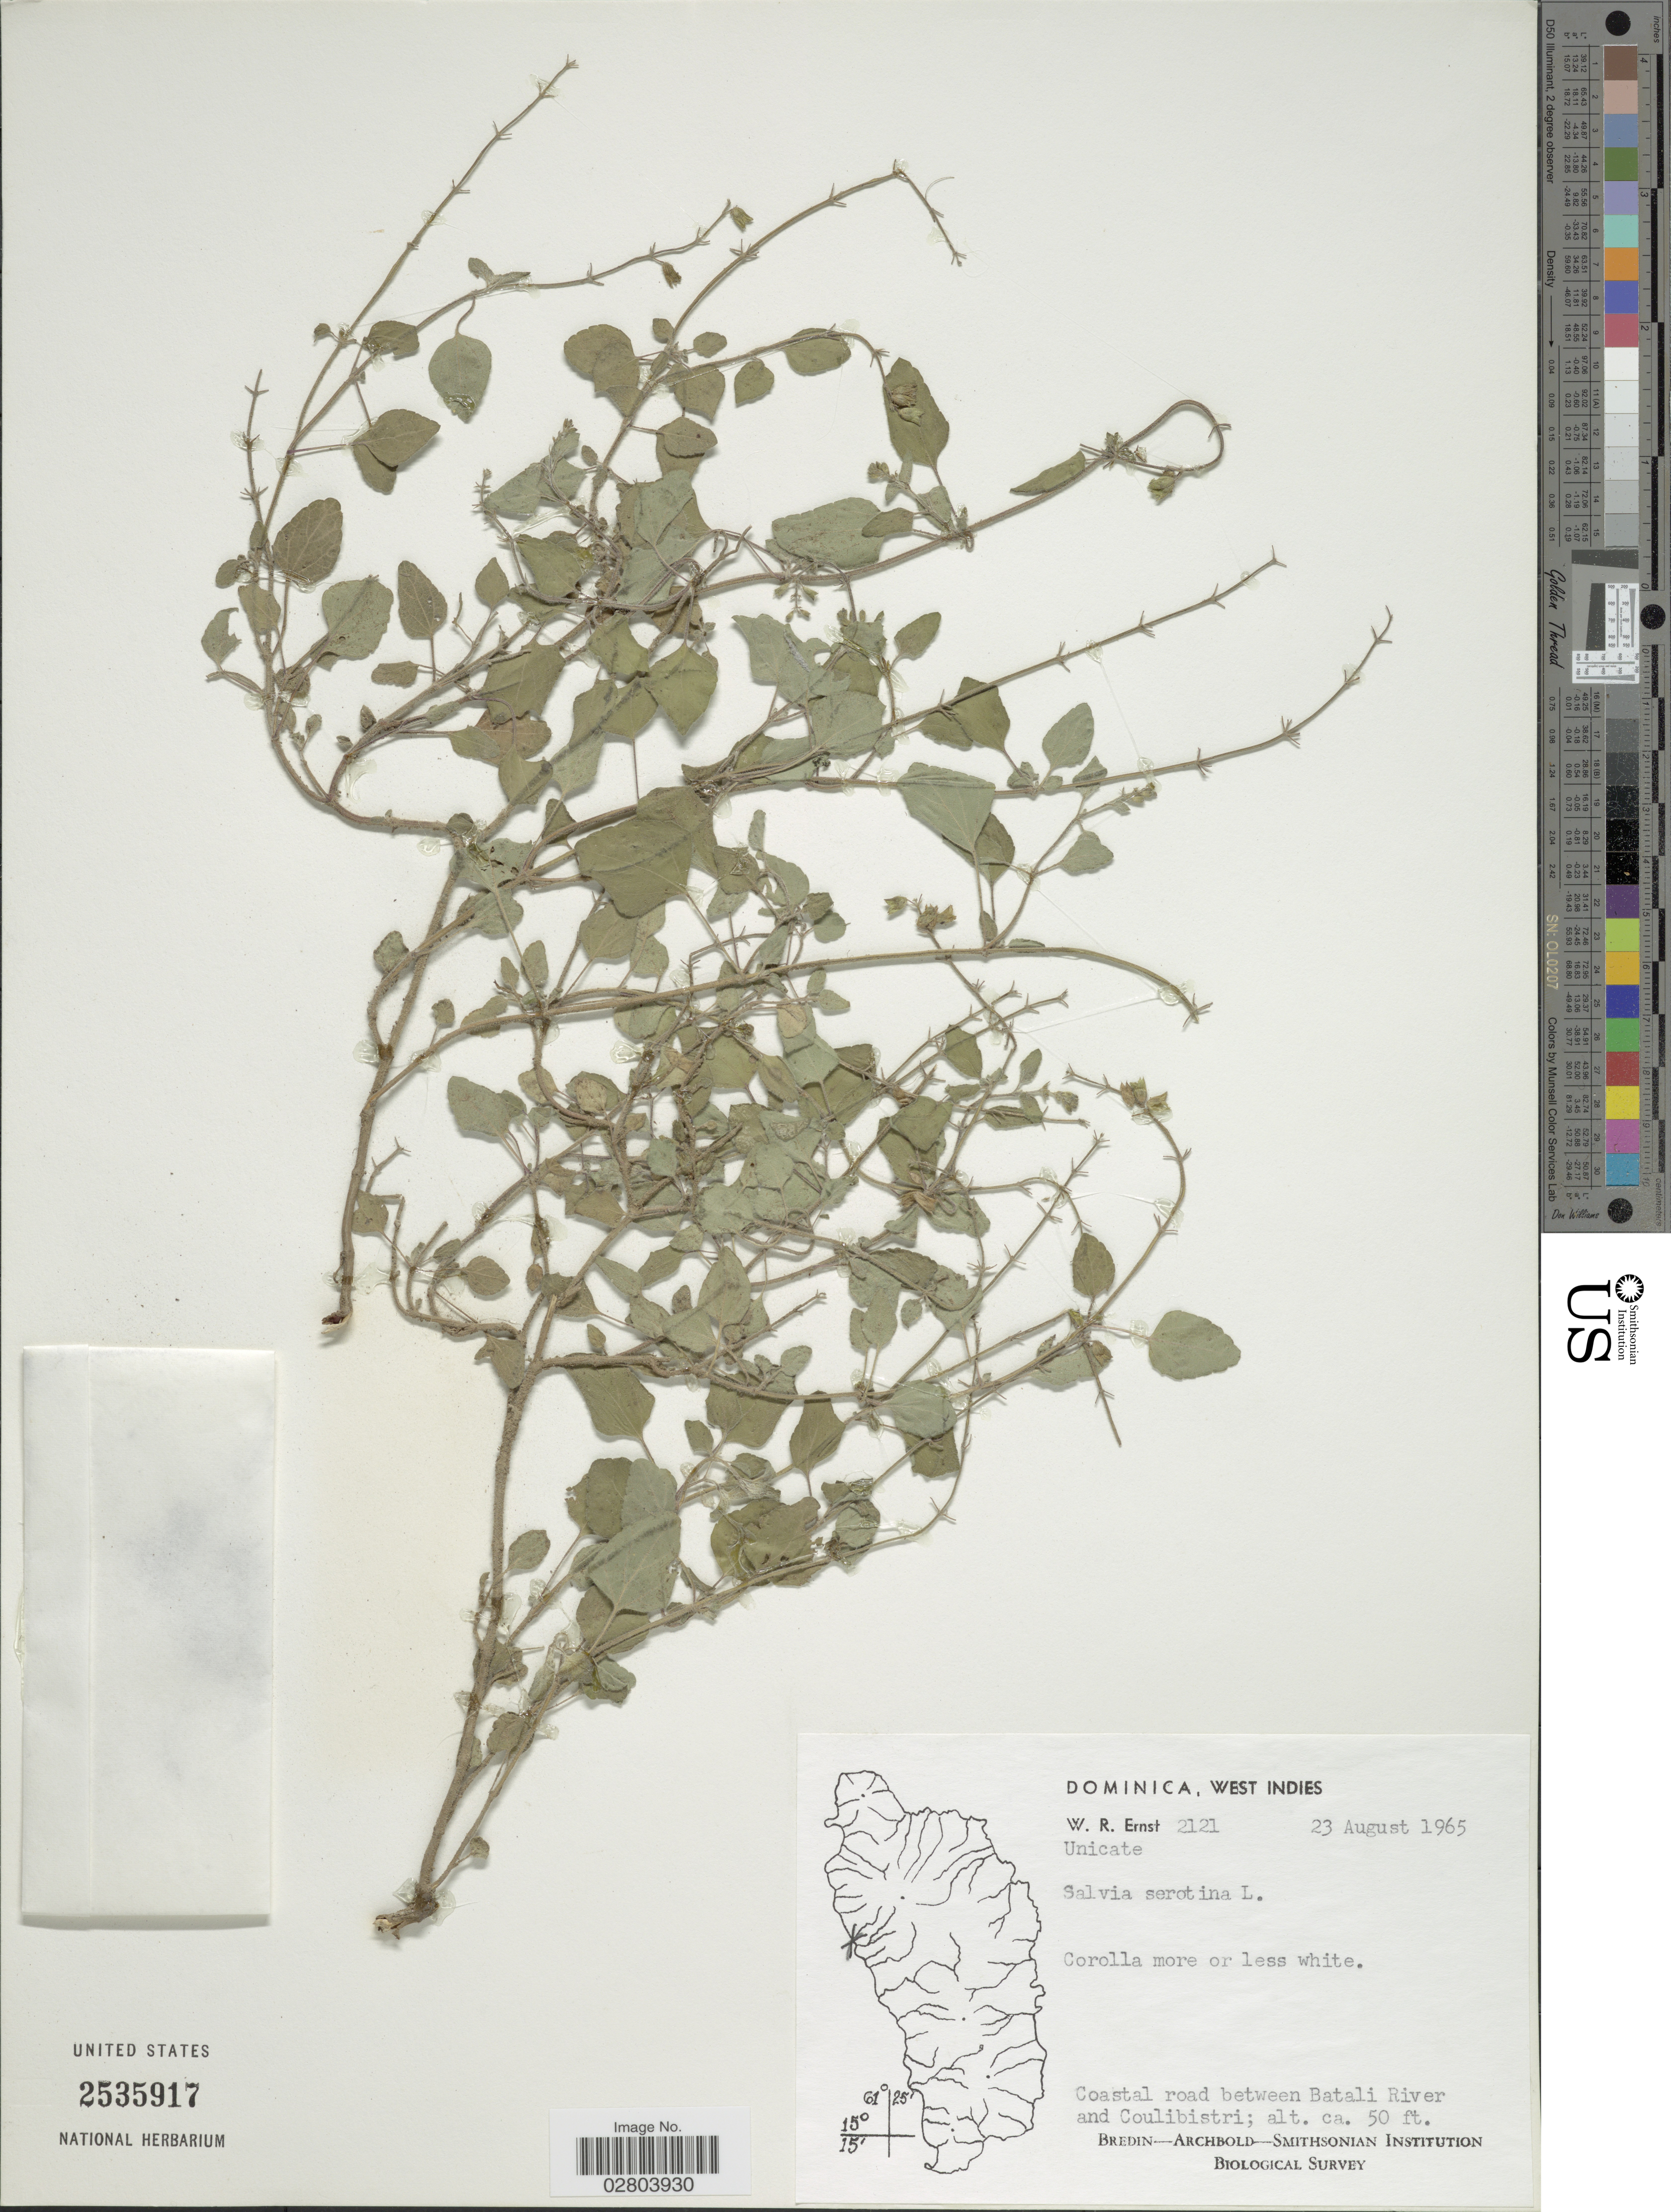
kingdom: Plantae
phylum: Tracheophyta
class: Magnoliopsida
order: Lamiales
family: Lamiaceae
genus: Salvia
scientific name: Salvia serotina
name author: L.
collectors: W. R. Ernst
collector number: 2121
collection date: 1965-08-23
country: Dominica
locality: West Indies. Coastal road between Batali River and Coulibistri.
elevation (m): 15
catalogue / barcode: US 2535917